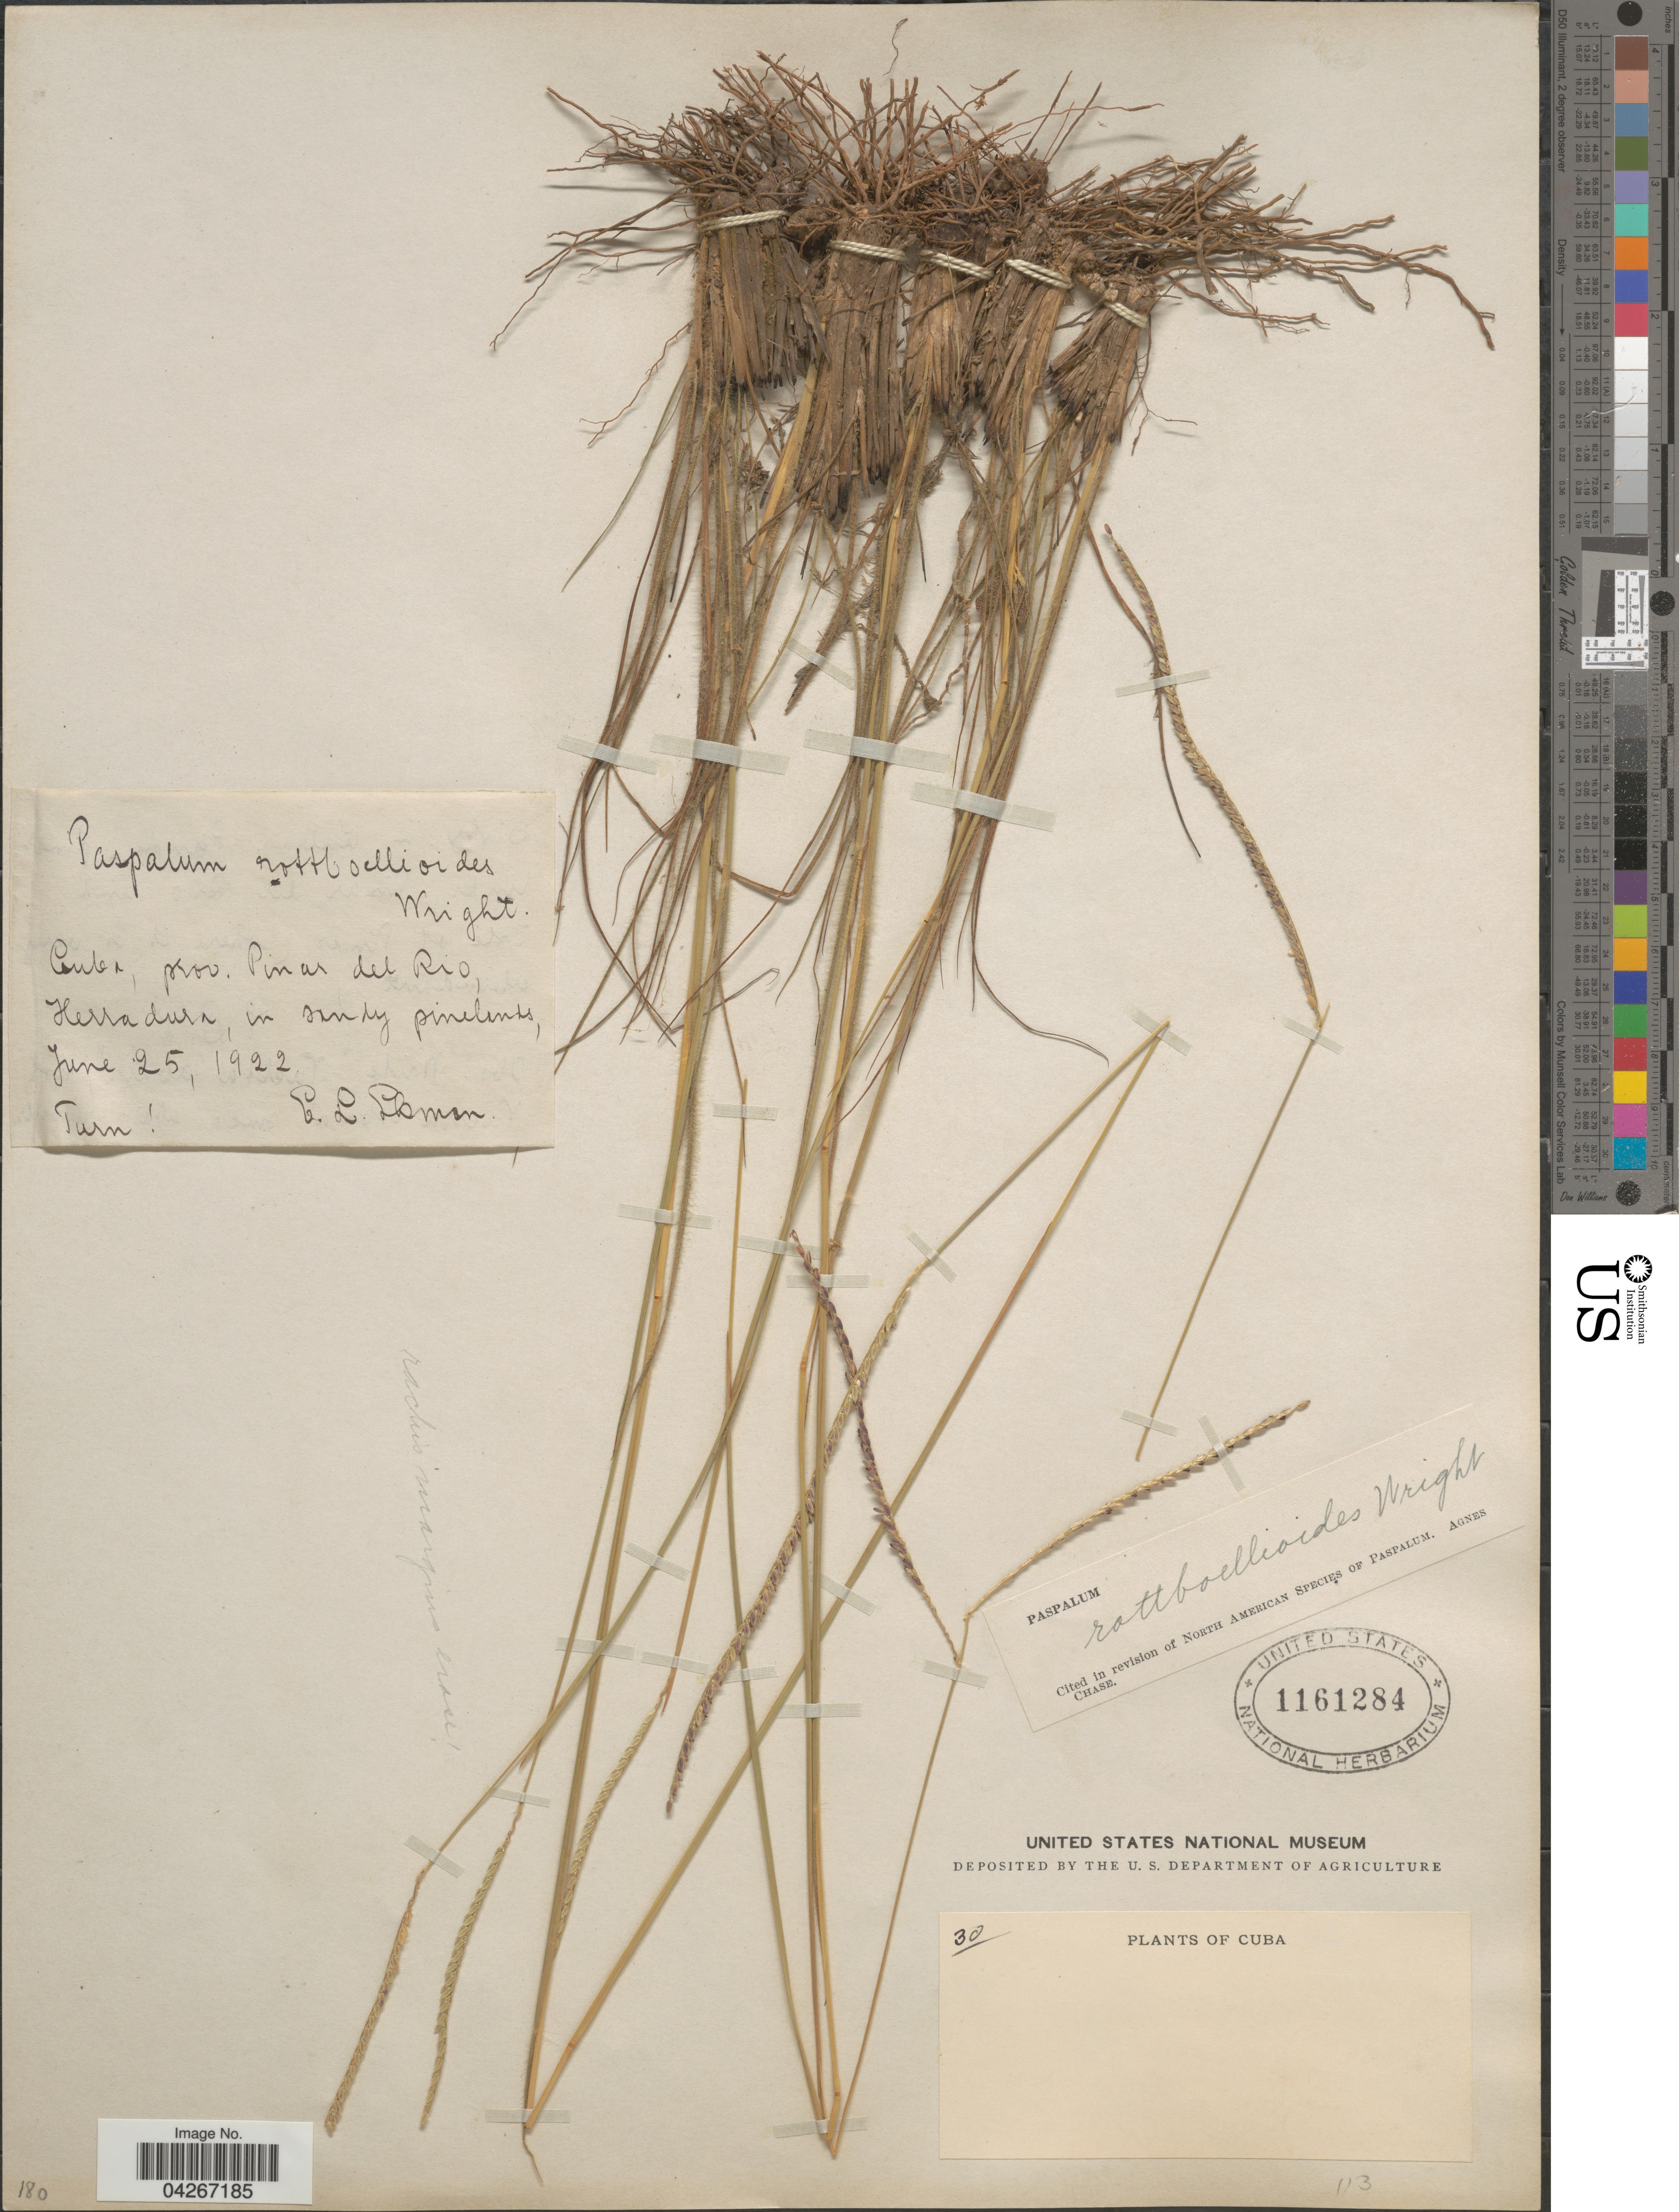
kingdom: Plantae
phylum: Tracheophyta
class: Liliopsida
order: Poales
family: Poaceae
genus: Paspalum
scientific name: Paspalum rottboelioides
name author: C. Wright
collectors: E. L. Ekman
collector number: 30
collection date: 1922-06-25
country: Cuba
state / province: Pinar del Río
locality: Herradura.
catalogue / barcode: US 1161284